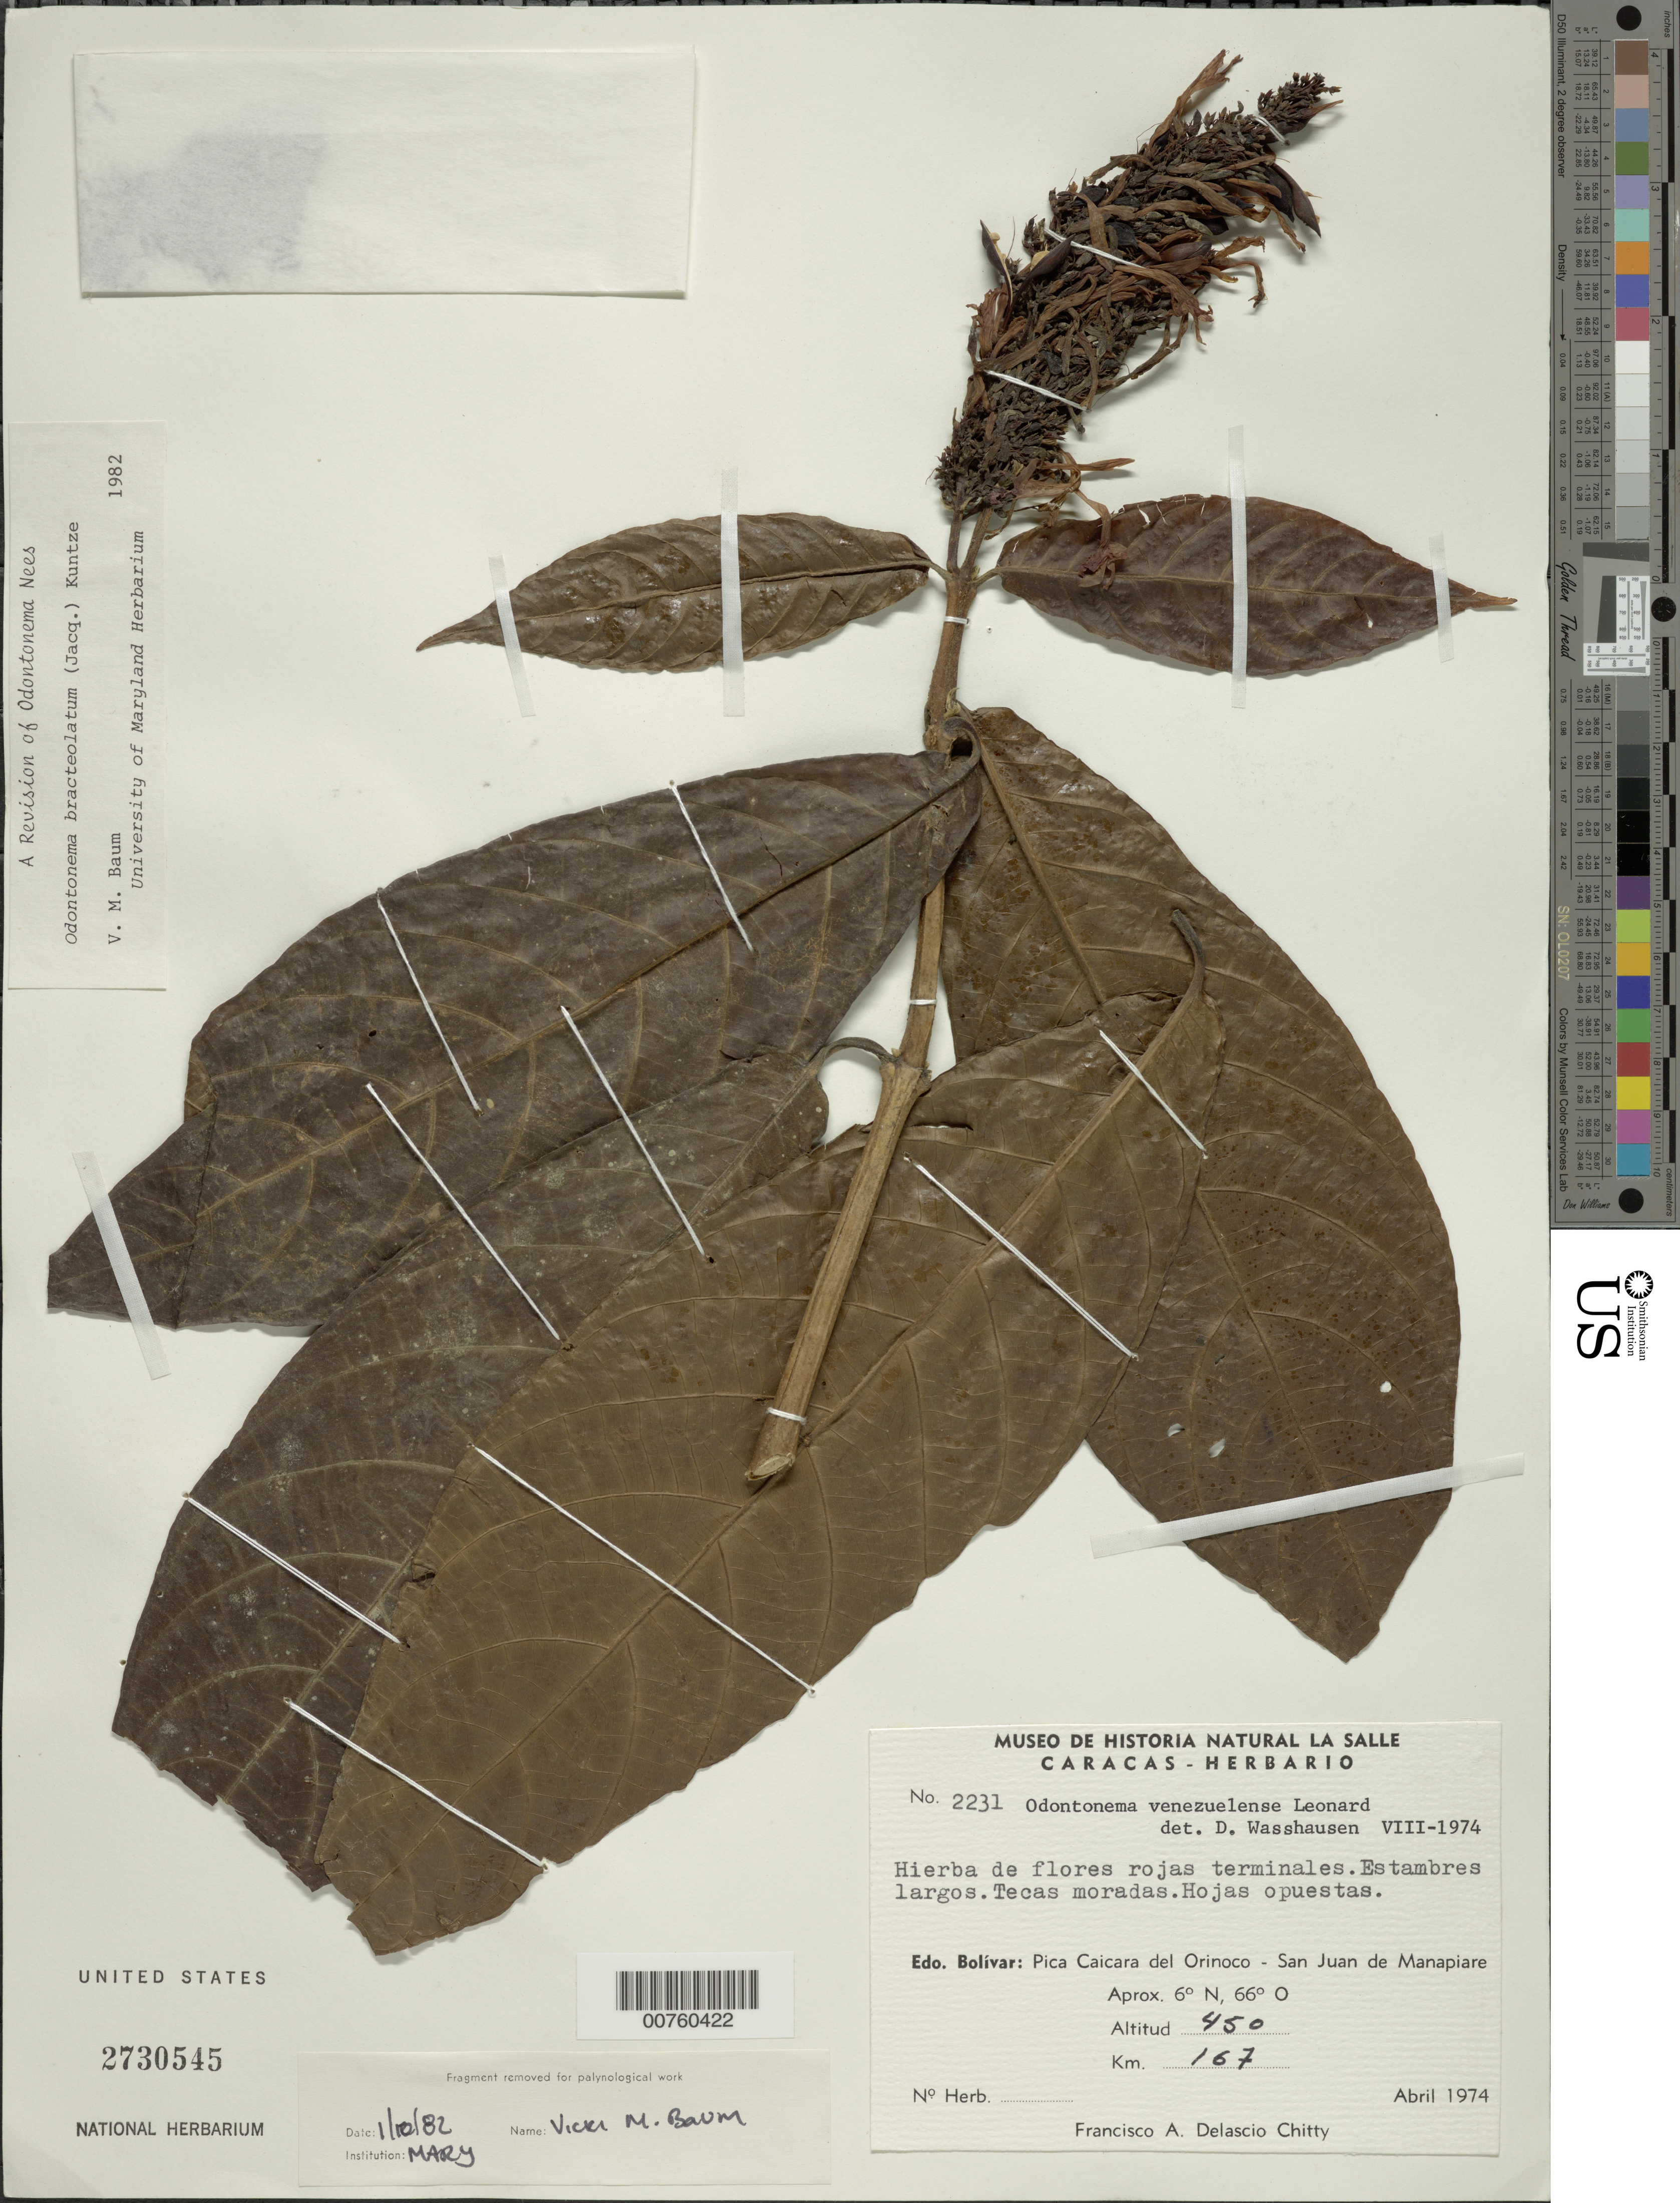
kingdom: Plantae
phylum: Tracheophyta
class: Magnoliopsida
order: Lamiales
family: Acanthaceae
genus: Odontonema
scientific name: Odontonema bracteolatum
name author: (Jacq.) Kuntze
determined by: Baum, V. M.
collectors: F. Delascio C.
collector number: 2231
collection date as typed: Apr-74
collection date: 1974-04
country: Venezuela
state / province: Bolívar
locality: Pica Caicara del Orinoco, San Juan de Manapiare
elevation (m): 450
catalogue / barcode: US 2730545